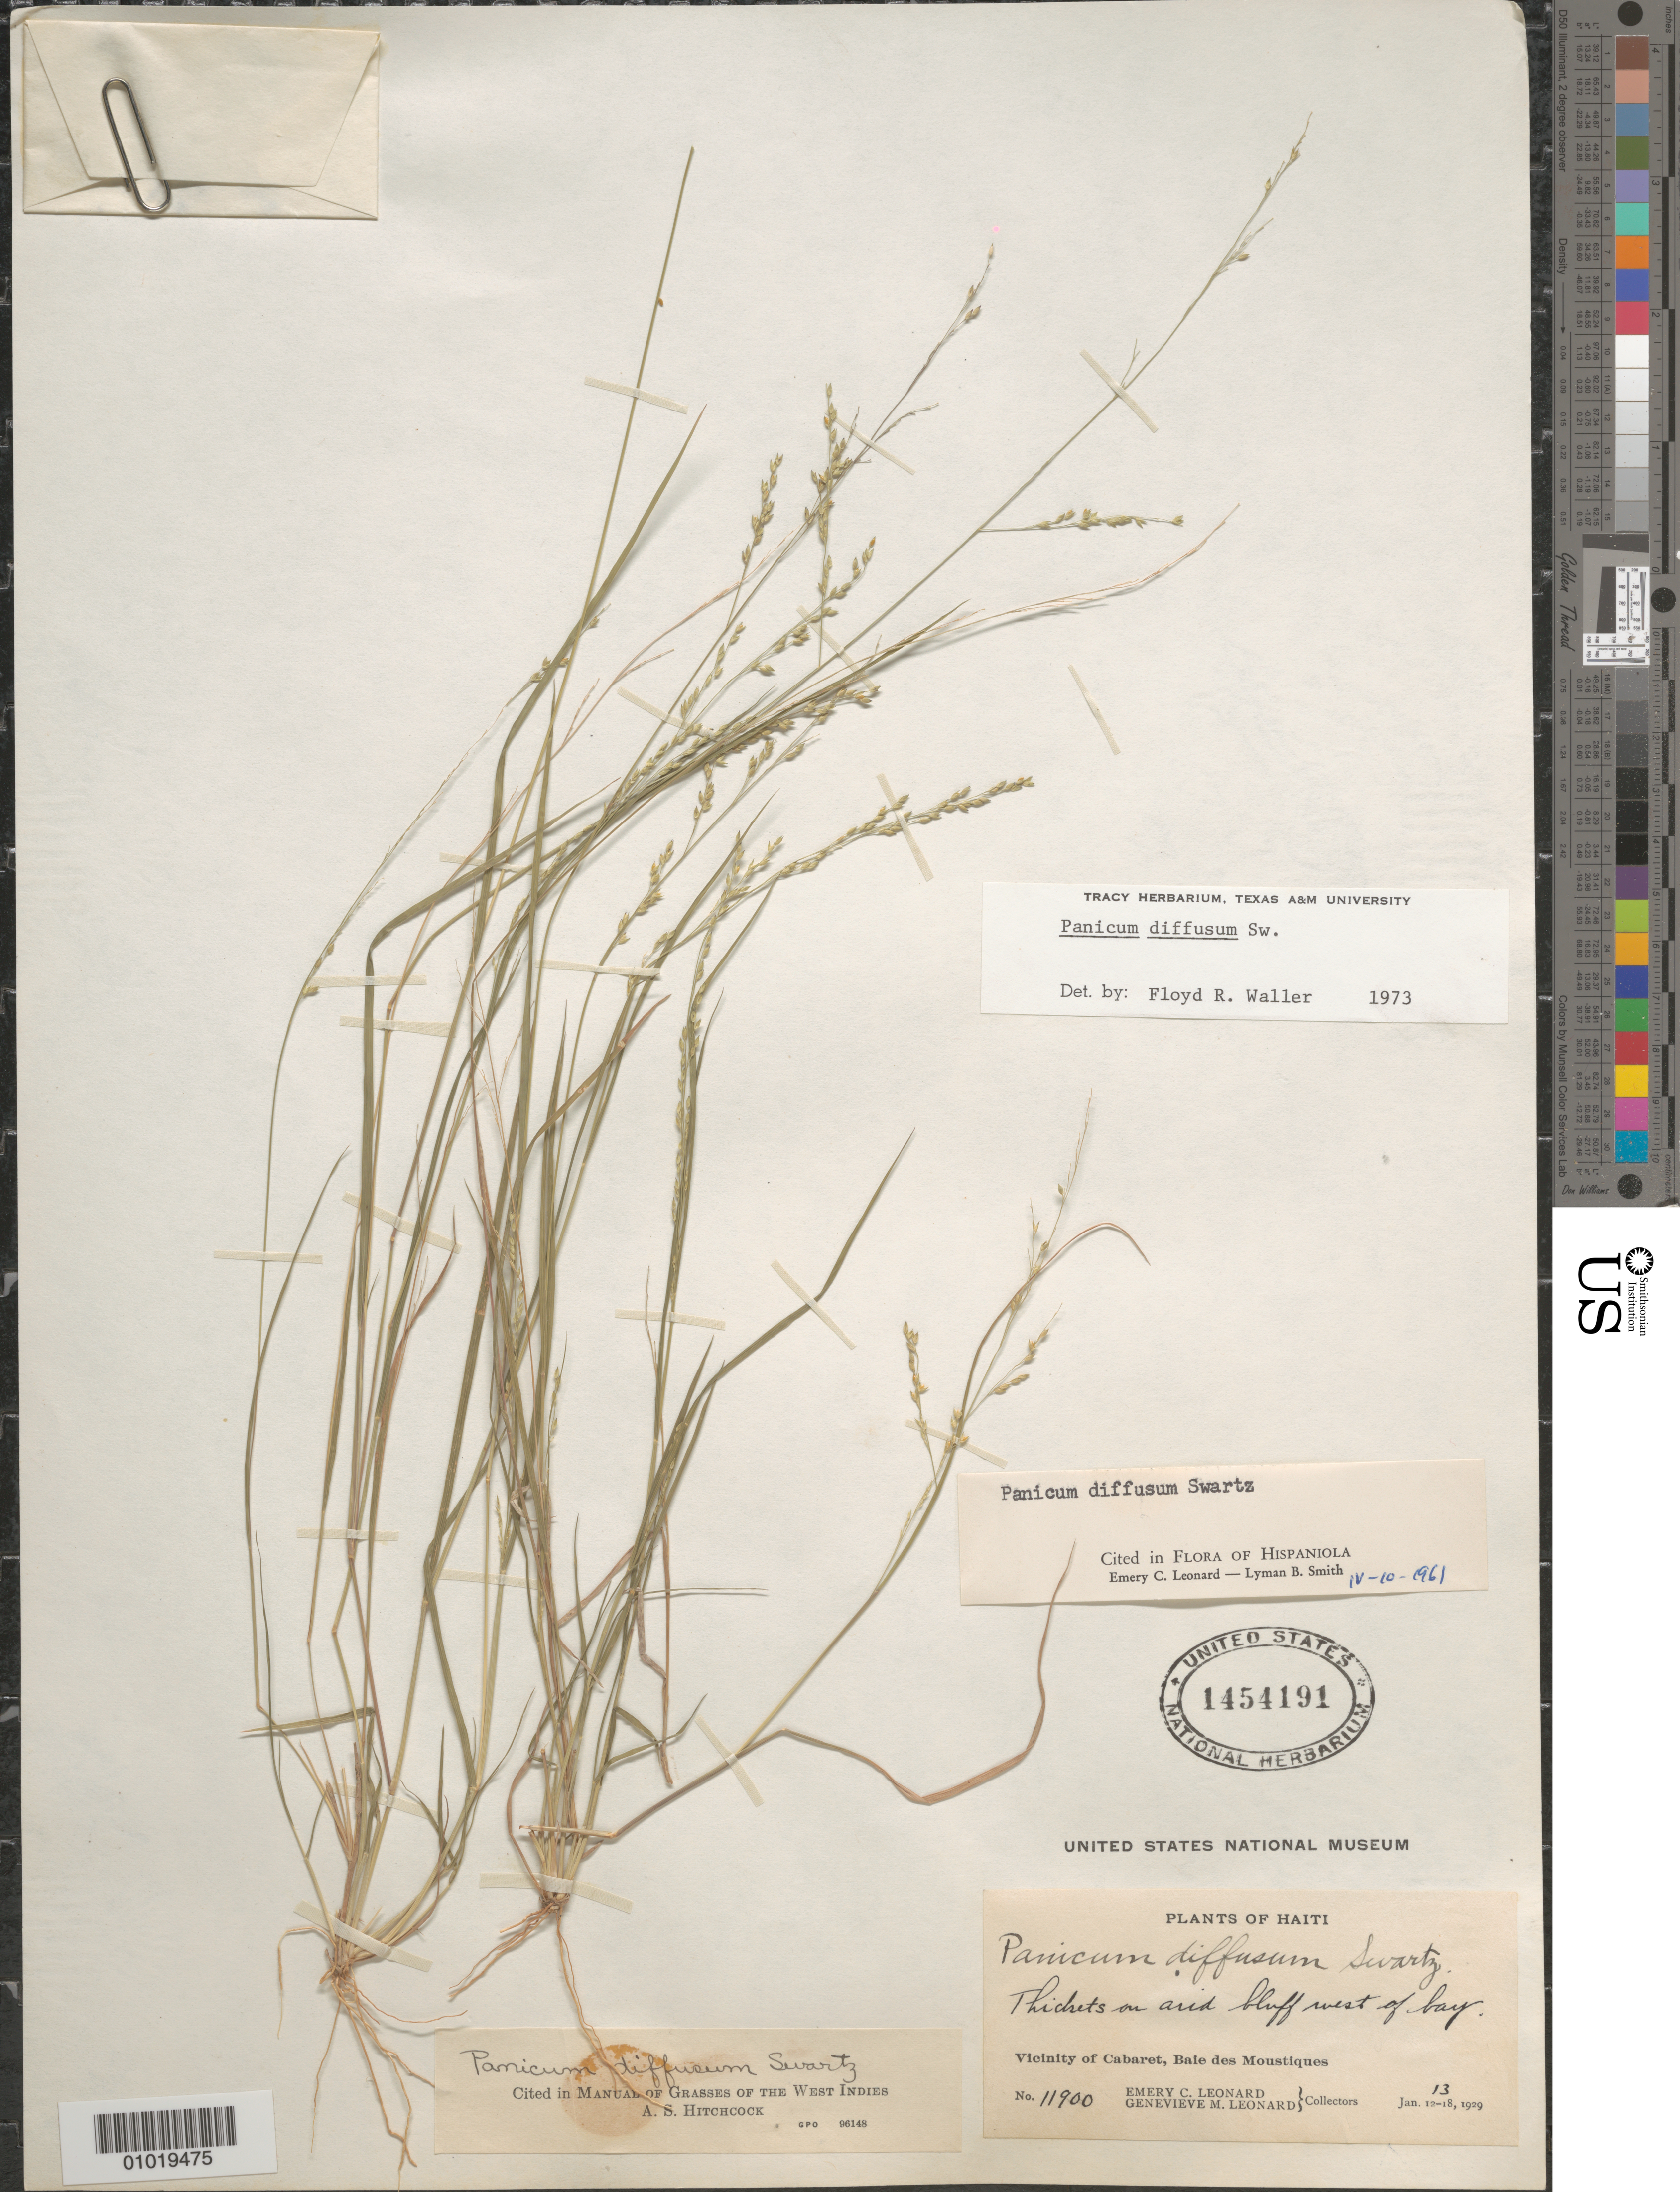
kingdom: Plantae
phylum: Tracheophyta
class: Liliopsida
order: Poales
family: Poaceae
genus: Panicum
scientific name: Panicum diffusum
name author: Sw.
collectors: E. C. Leonard & G. M. Leonard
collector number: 11900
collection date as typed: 13 Jan 1929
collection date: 1929-01-13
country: Haiti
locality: Vic of Cabaret Bale des Moustiques, W of bay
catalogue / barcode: US 1454191